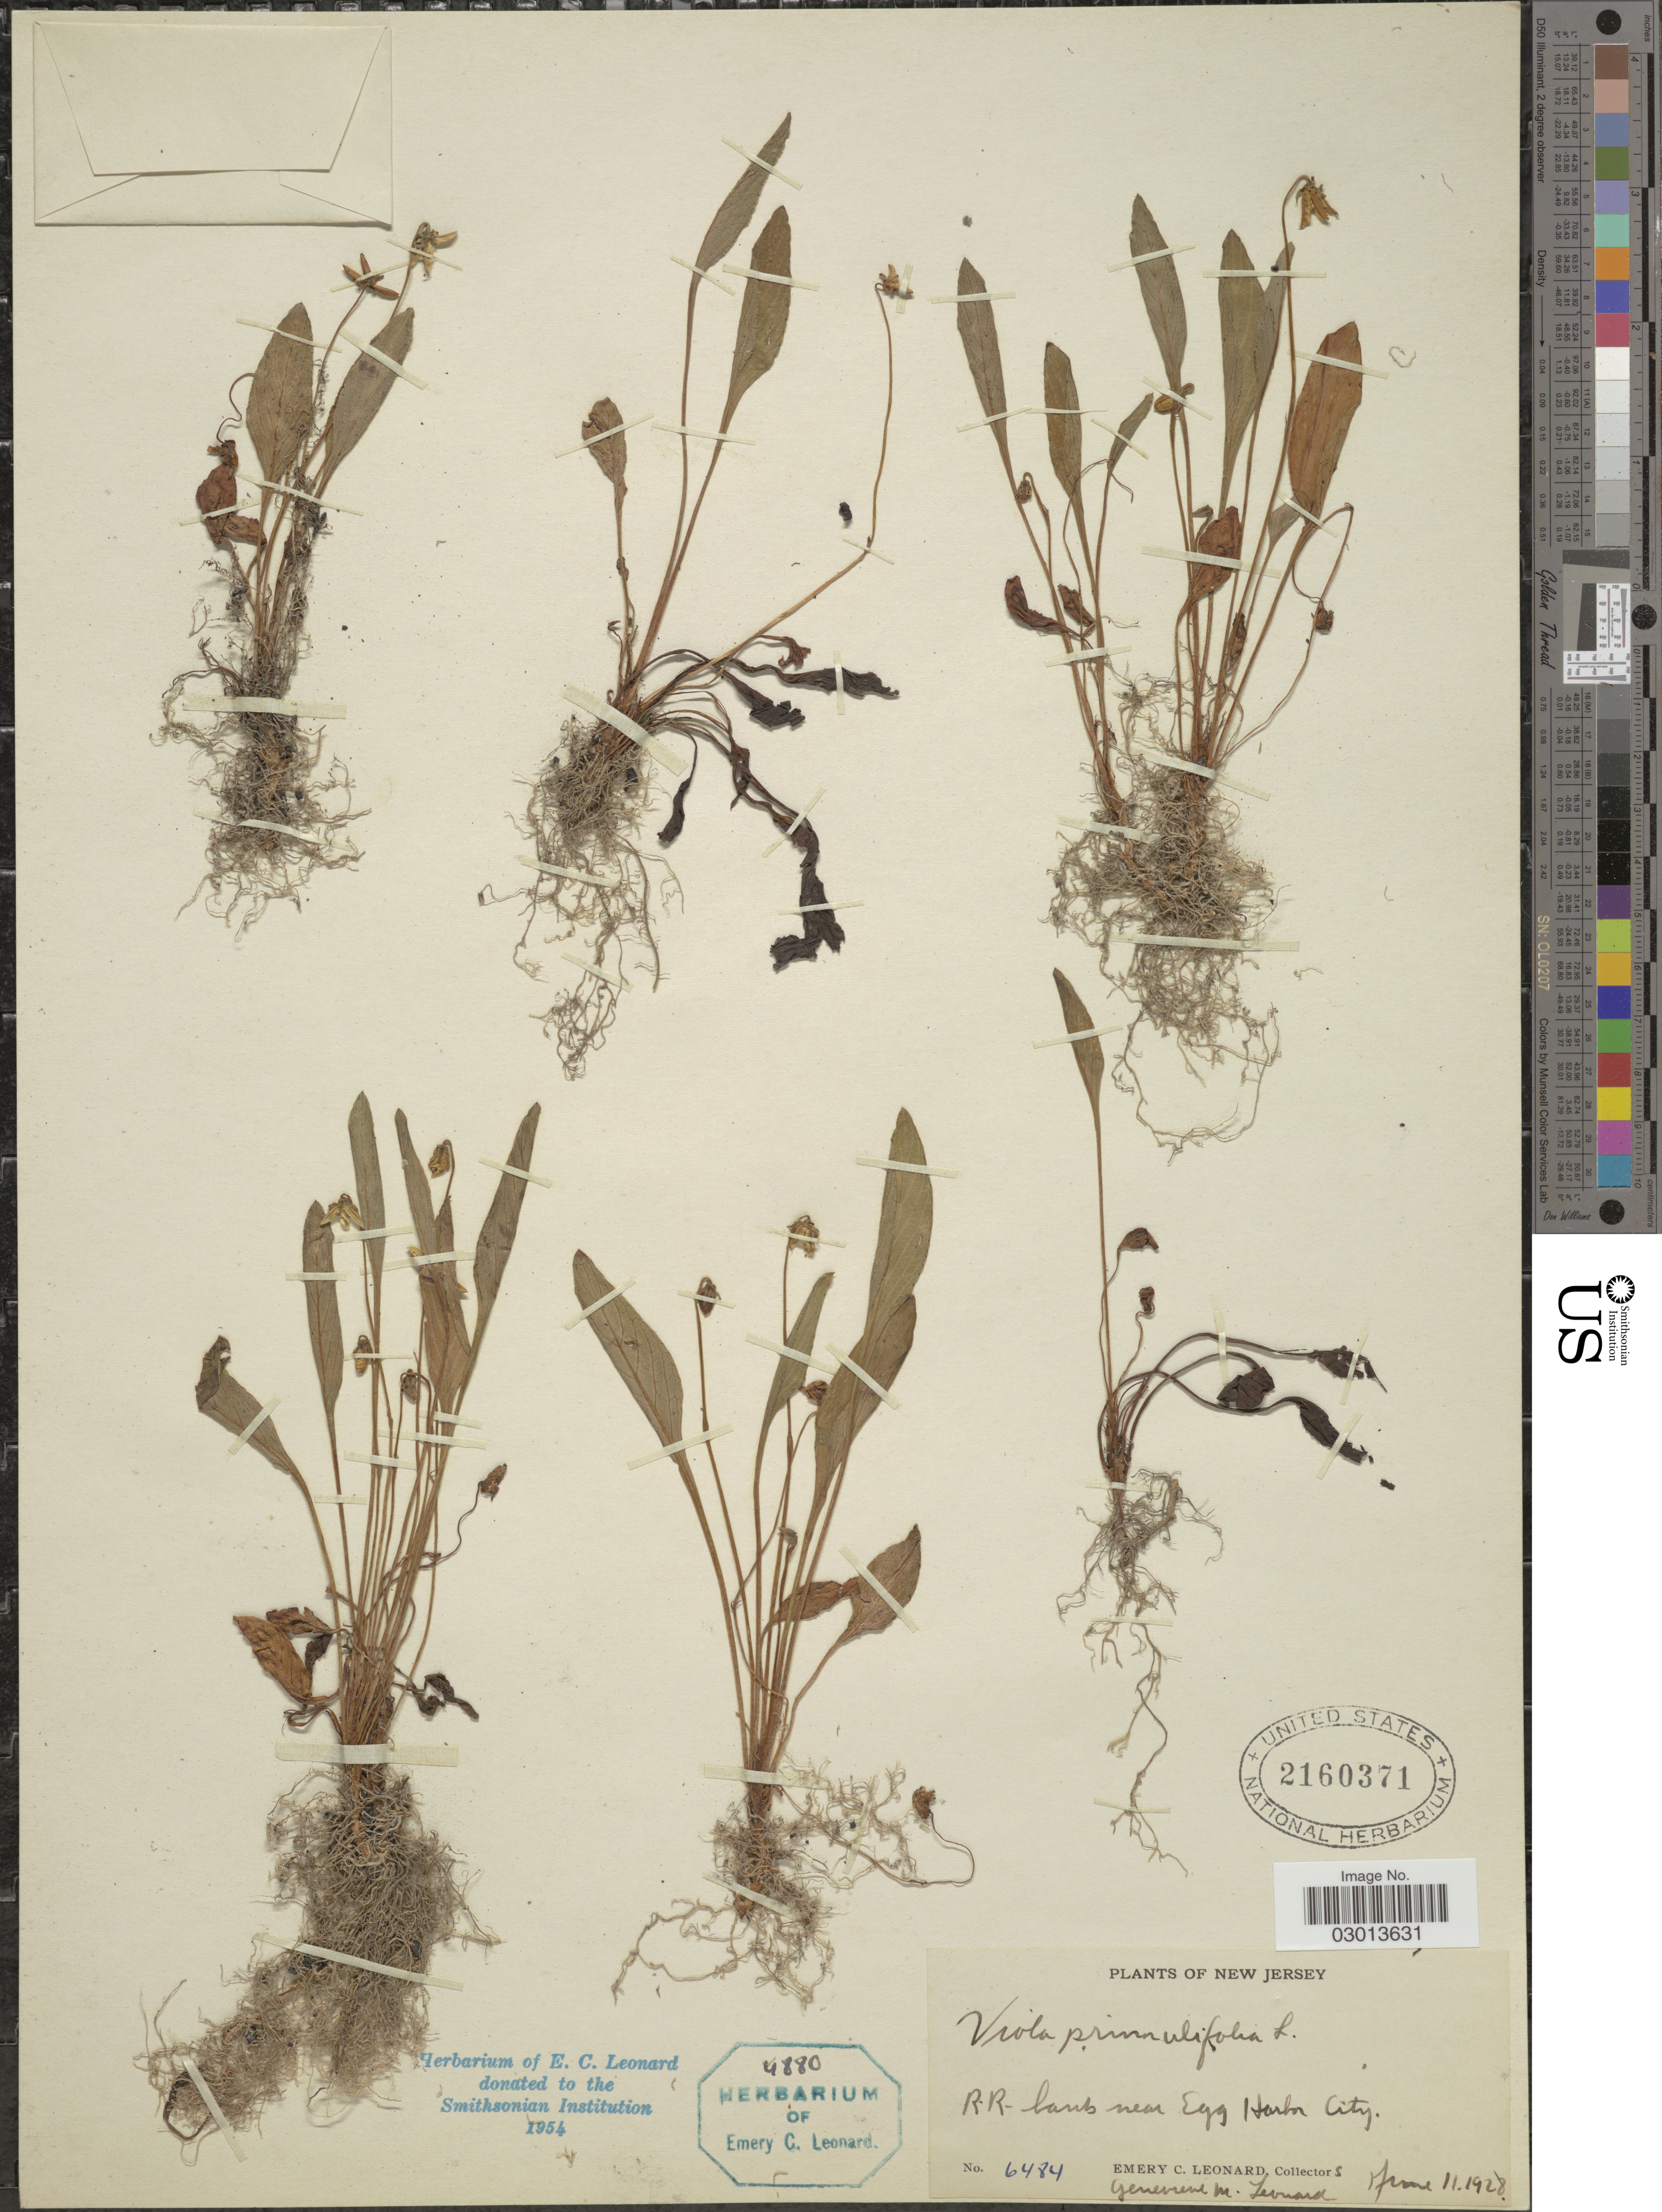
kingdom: Plantae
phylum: Tracheophyta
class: Magnoliopsida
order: Malpighiales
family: Violaceae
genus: Viola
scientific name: Viola primulifolia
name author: L.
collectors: E. C. Leonard & G. M. Leonard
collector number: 6484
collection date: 1928-06-11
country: United States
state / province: New Jersey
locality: R. R. bank near Egg Harbor City.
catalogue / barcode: US 2160371